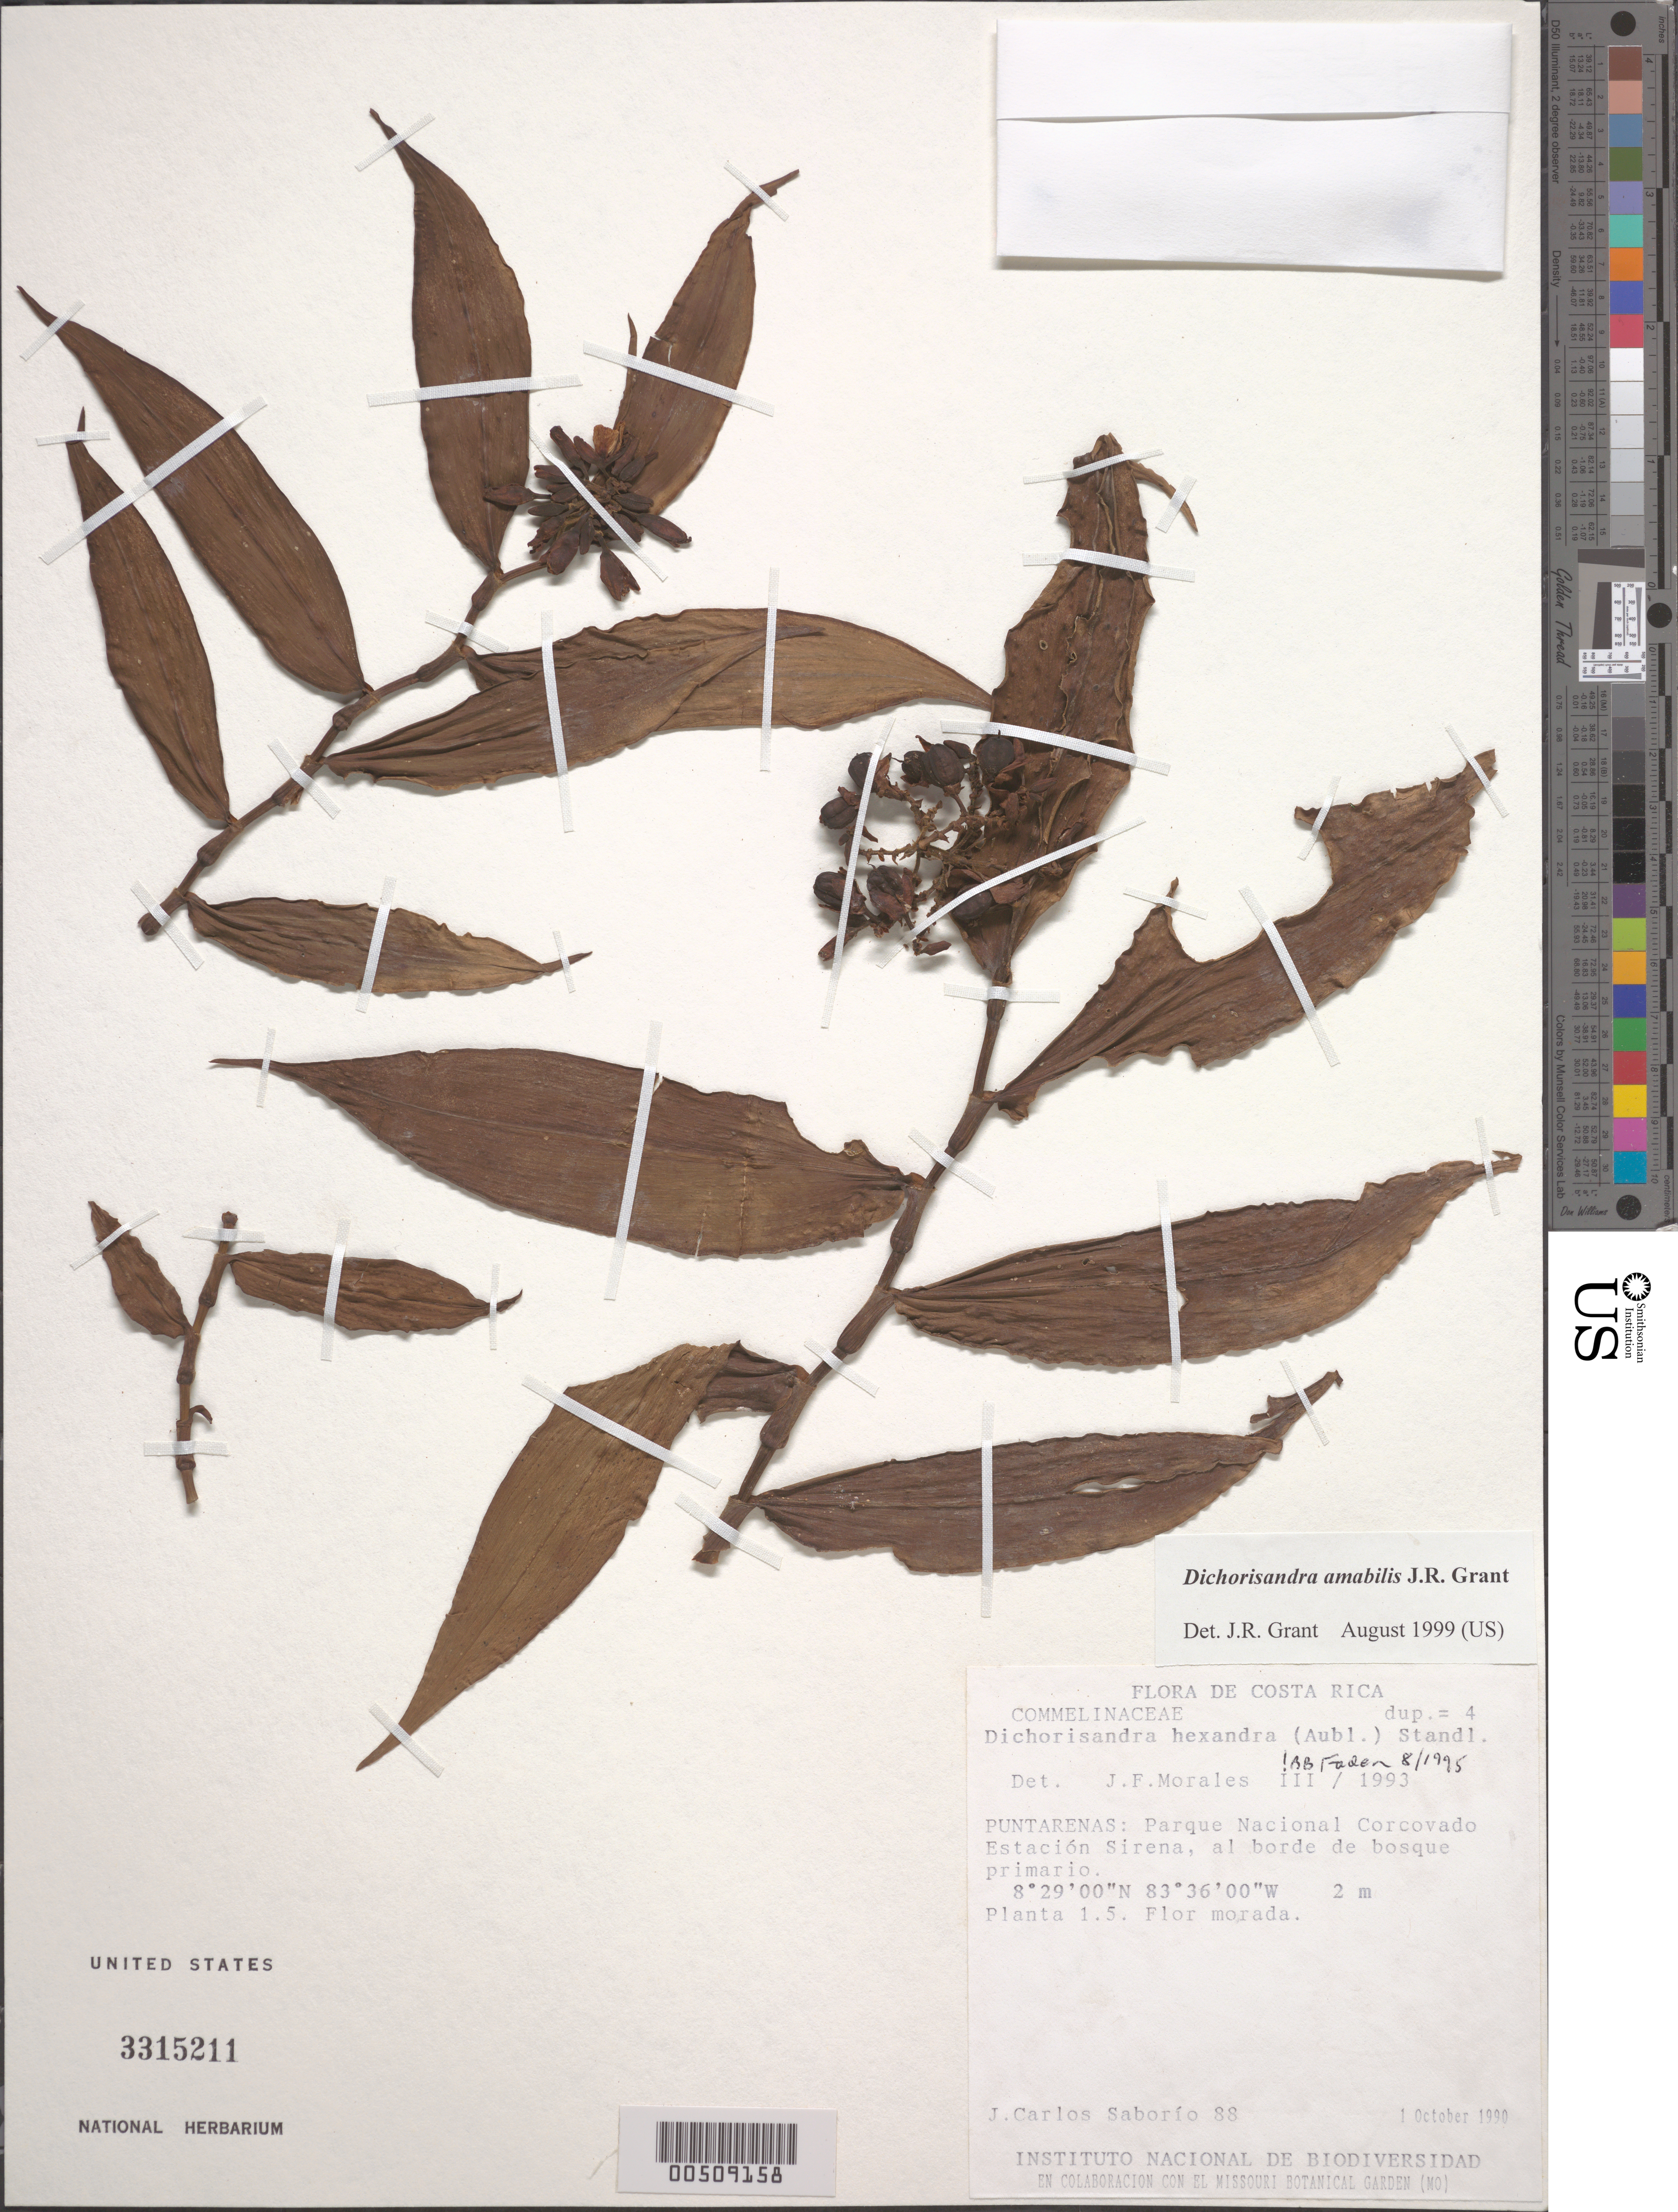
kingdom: Plantae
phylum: Tracheophyta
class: Liliopsida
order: Commelinales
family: Commelinaceae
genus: Dichorisandra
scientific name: Dichorisandra hexandra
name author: (Aubl.) Standl.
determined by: Faden, Robert B., (US), Smithsonian Institution - National Museum of Natural History (UNITED STATES)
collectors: C. Saborio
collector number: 88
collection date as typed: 01 Oct 1990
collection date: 1990-10-01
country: Costa Rica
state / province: Puntarenas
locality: Corcovado national park, sirena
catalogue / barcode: US 3315211